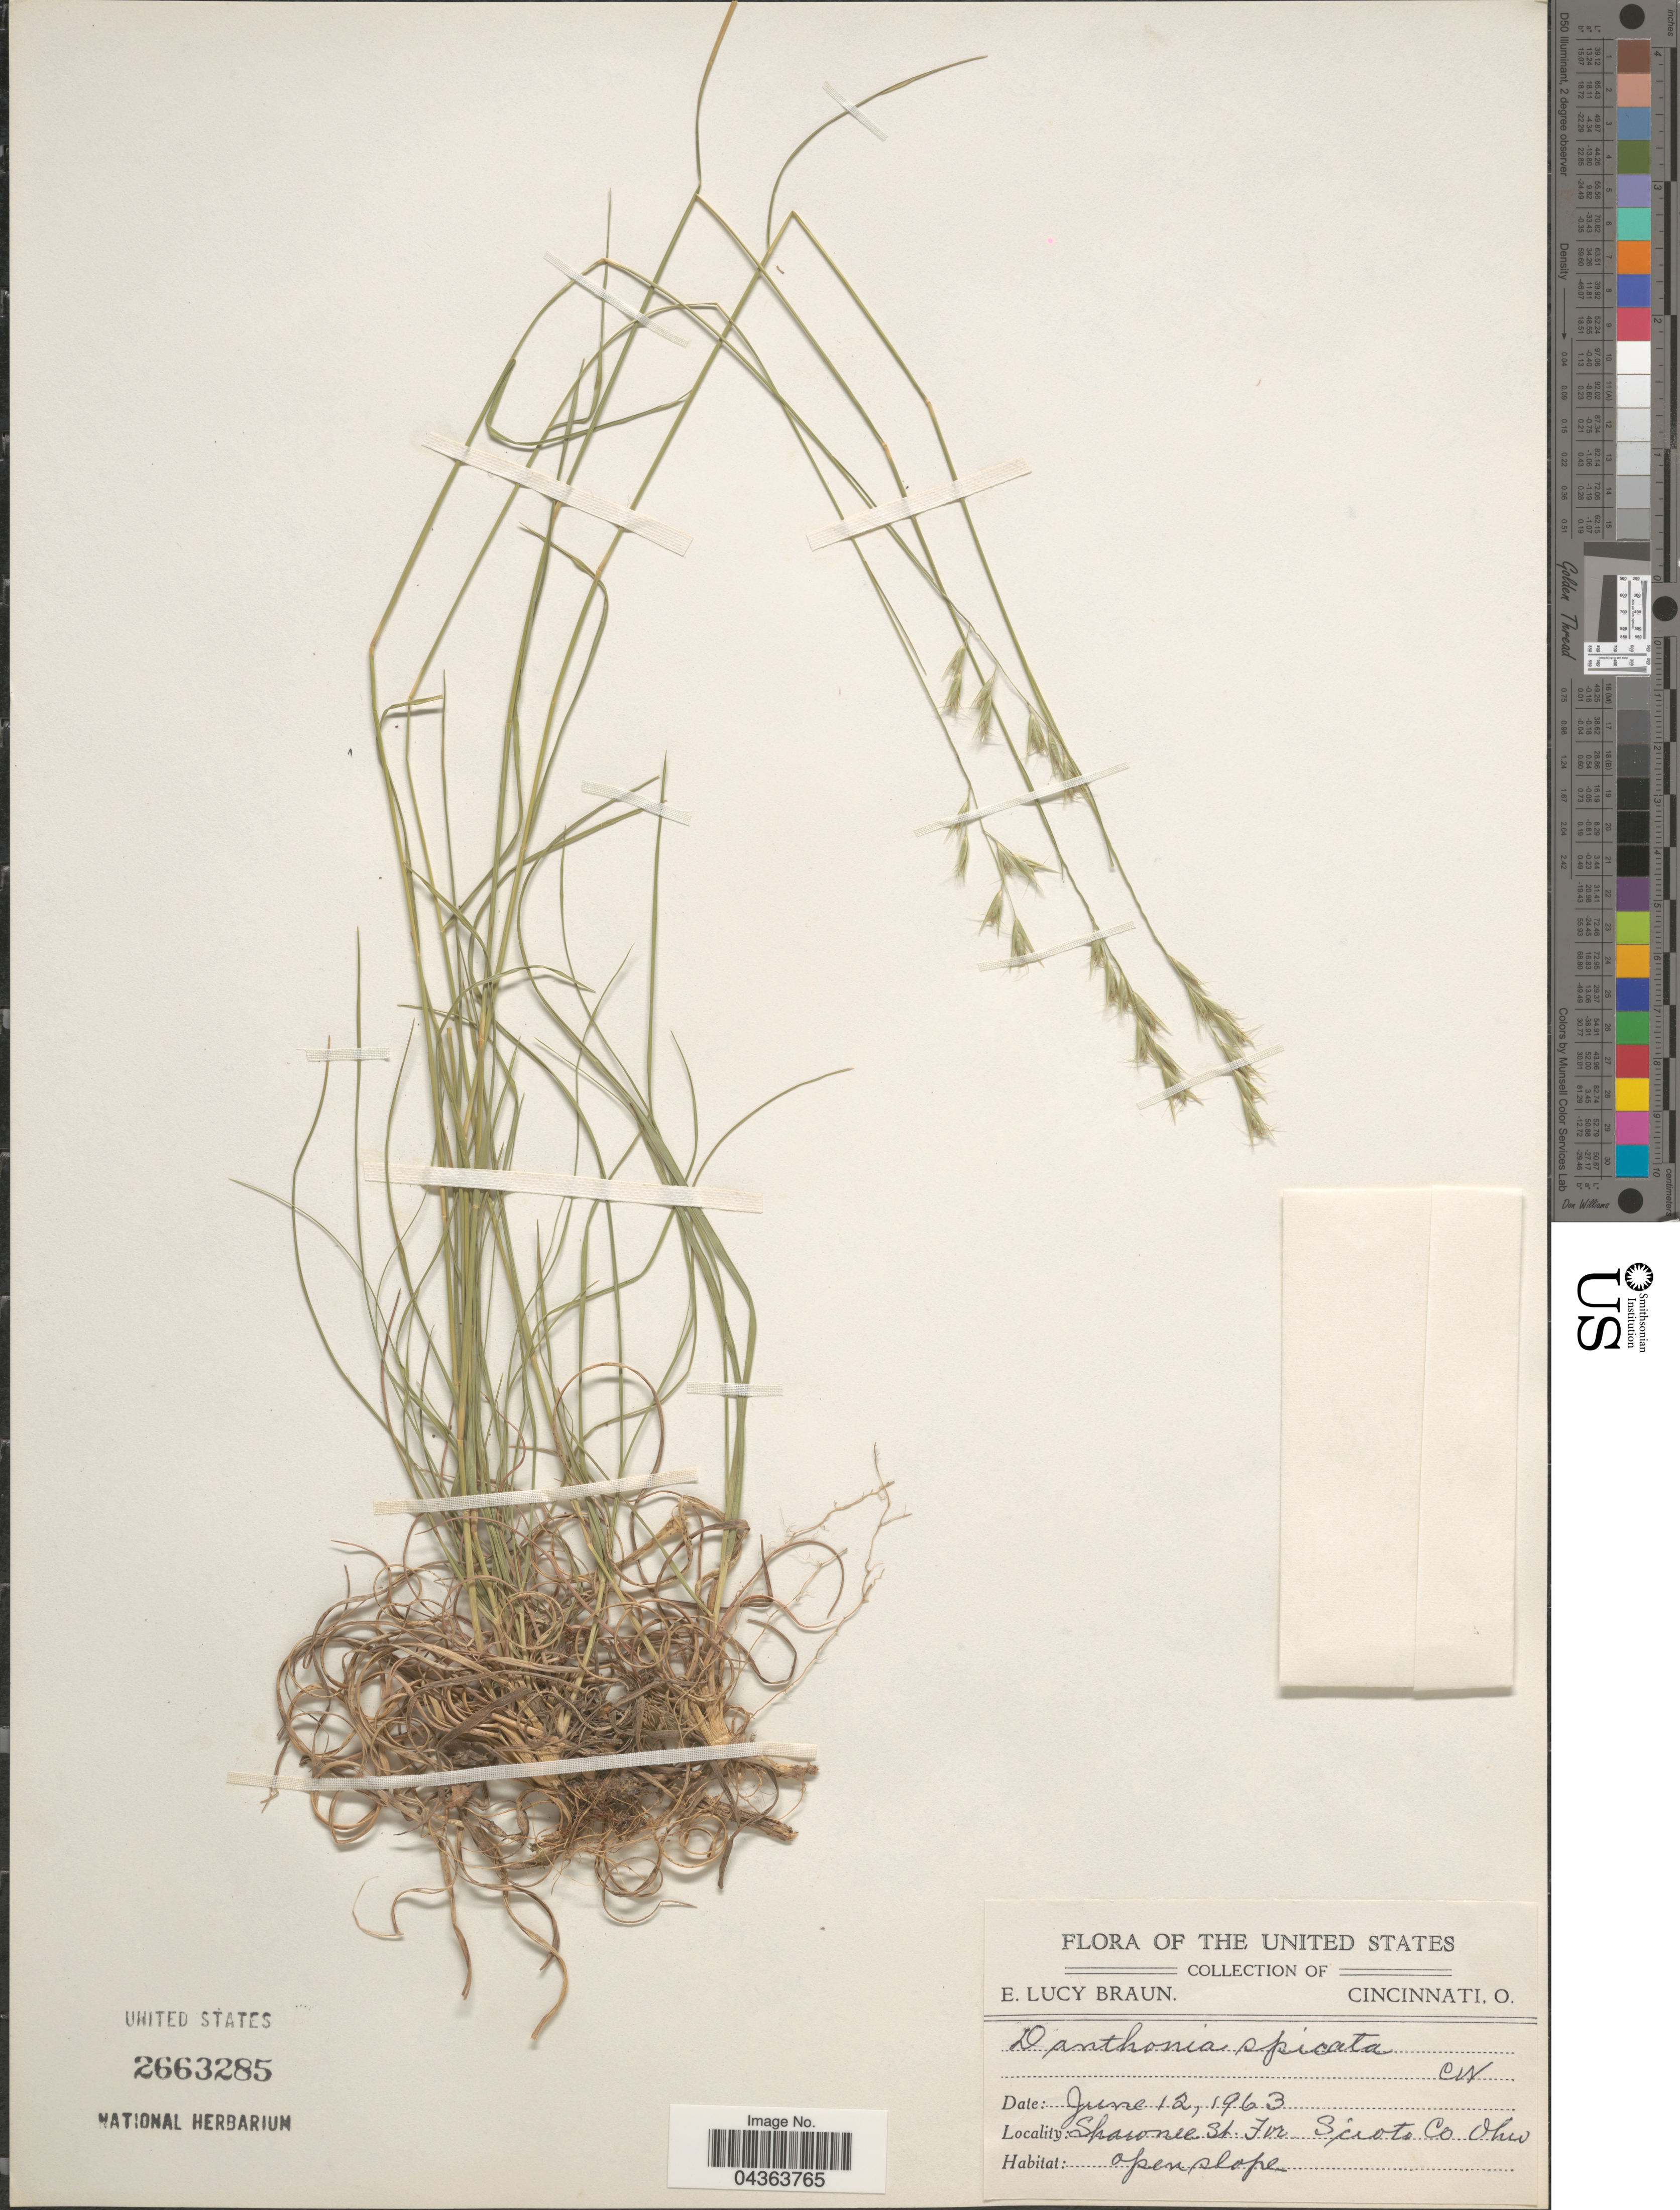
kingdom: Plantae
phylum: Tracheophyta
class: Liliopsida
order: Poales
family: Poaceae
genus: Danthonia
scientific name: Danthonia spicata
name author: (L.) P. Beauv. ex Roem. & Schult.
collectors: E. L. Braun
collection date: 1963-06-12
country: United States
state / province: Ohio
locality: Shawnee St. For Scioto Co.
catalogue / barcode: US 2663285